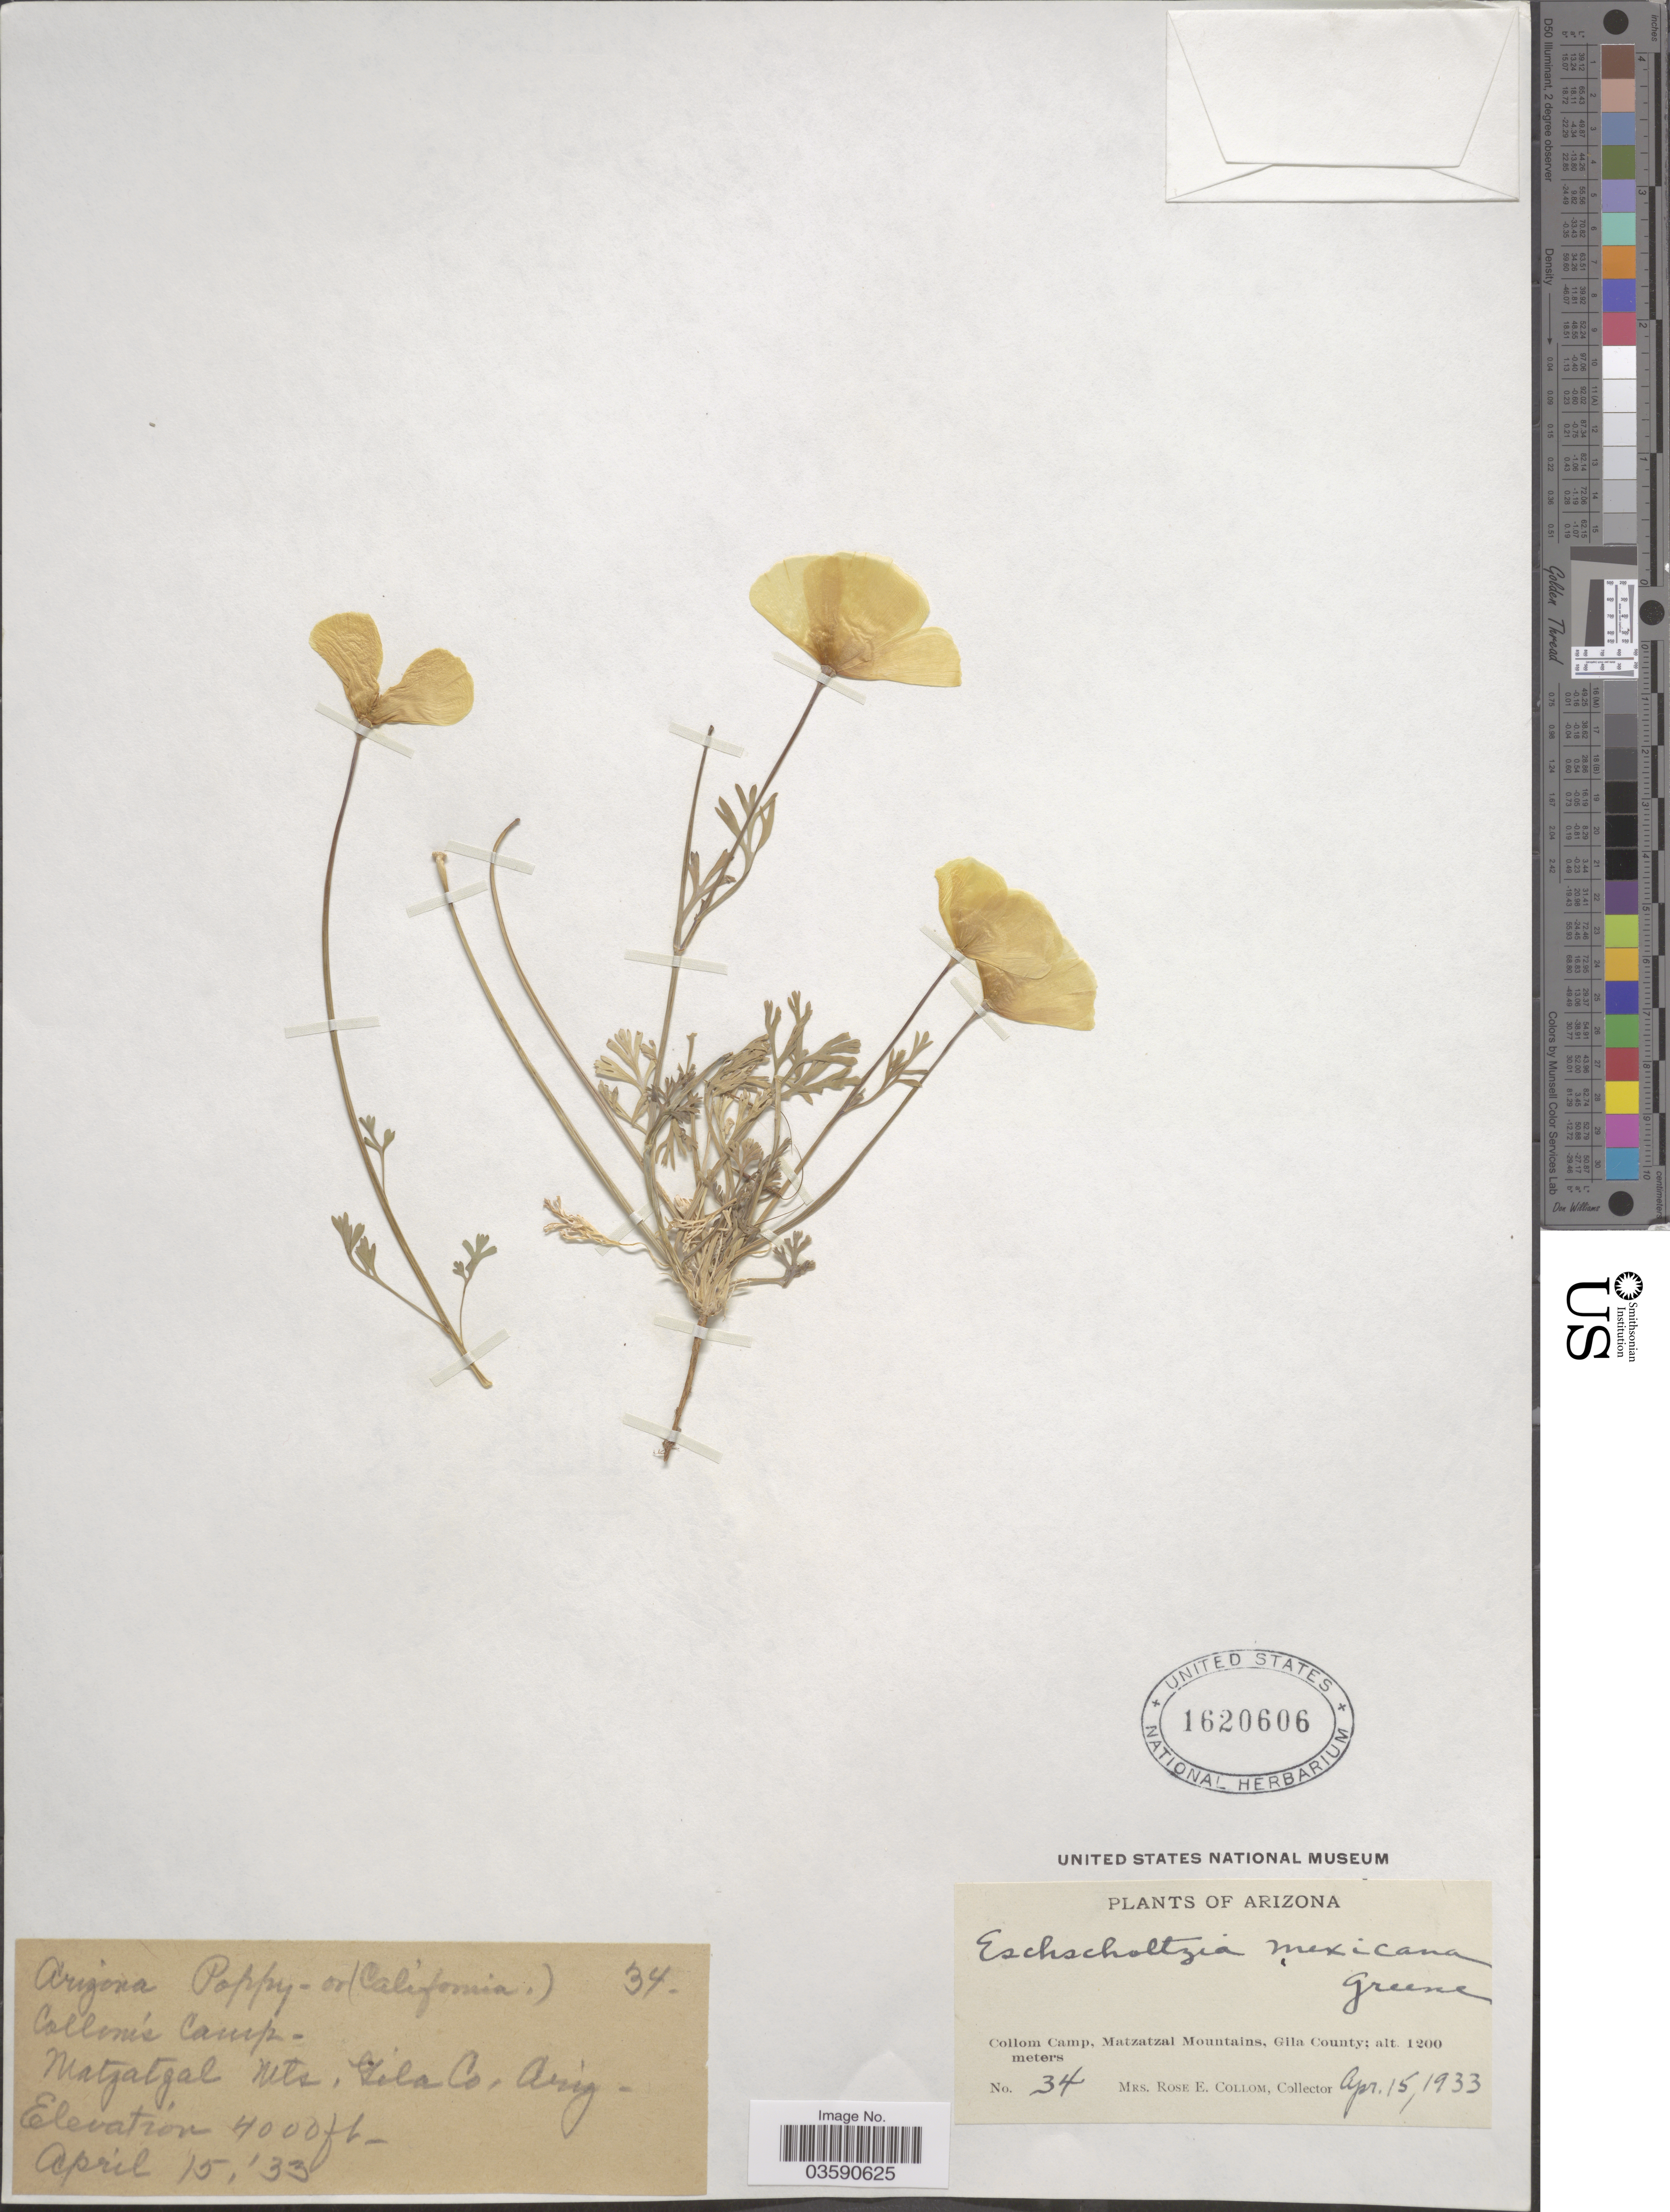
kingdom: Plantae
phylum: Tracheophyta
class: Magnoliopsida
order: Ranunculales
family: Papaveraceae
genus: Eschscholzia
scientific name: Eschscholzia mexicana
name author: Greene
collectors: R. E. Collom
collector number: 34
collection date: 1933-04-15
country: United States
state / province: Arizona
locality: Arizona Poppy. Collom Camp, Matzatzal Mountains, Gila County.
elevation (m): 1200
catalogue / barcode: US 1620606